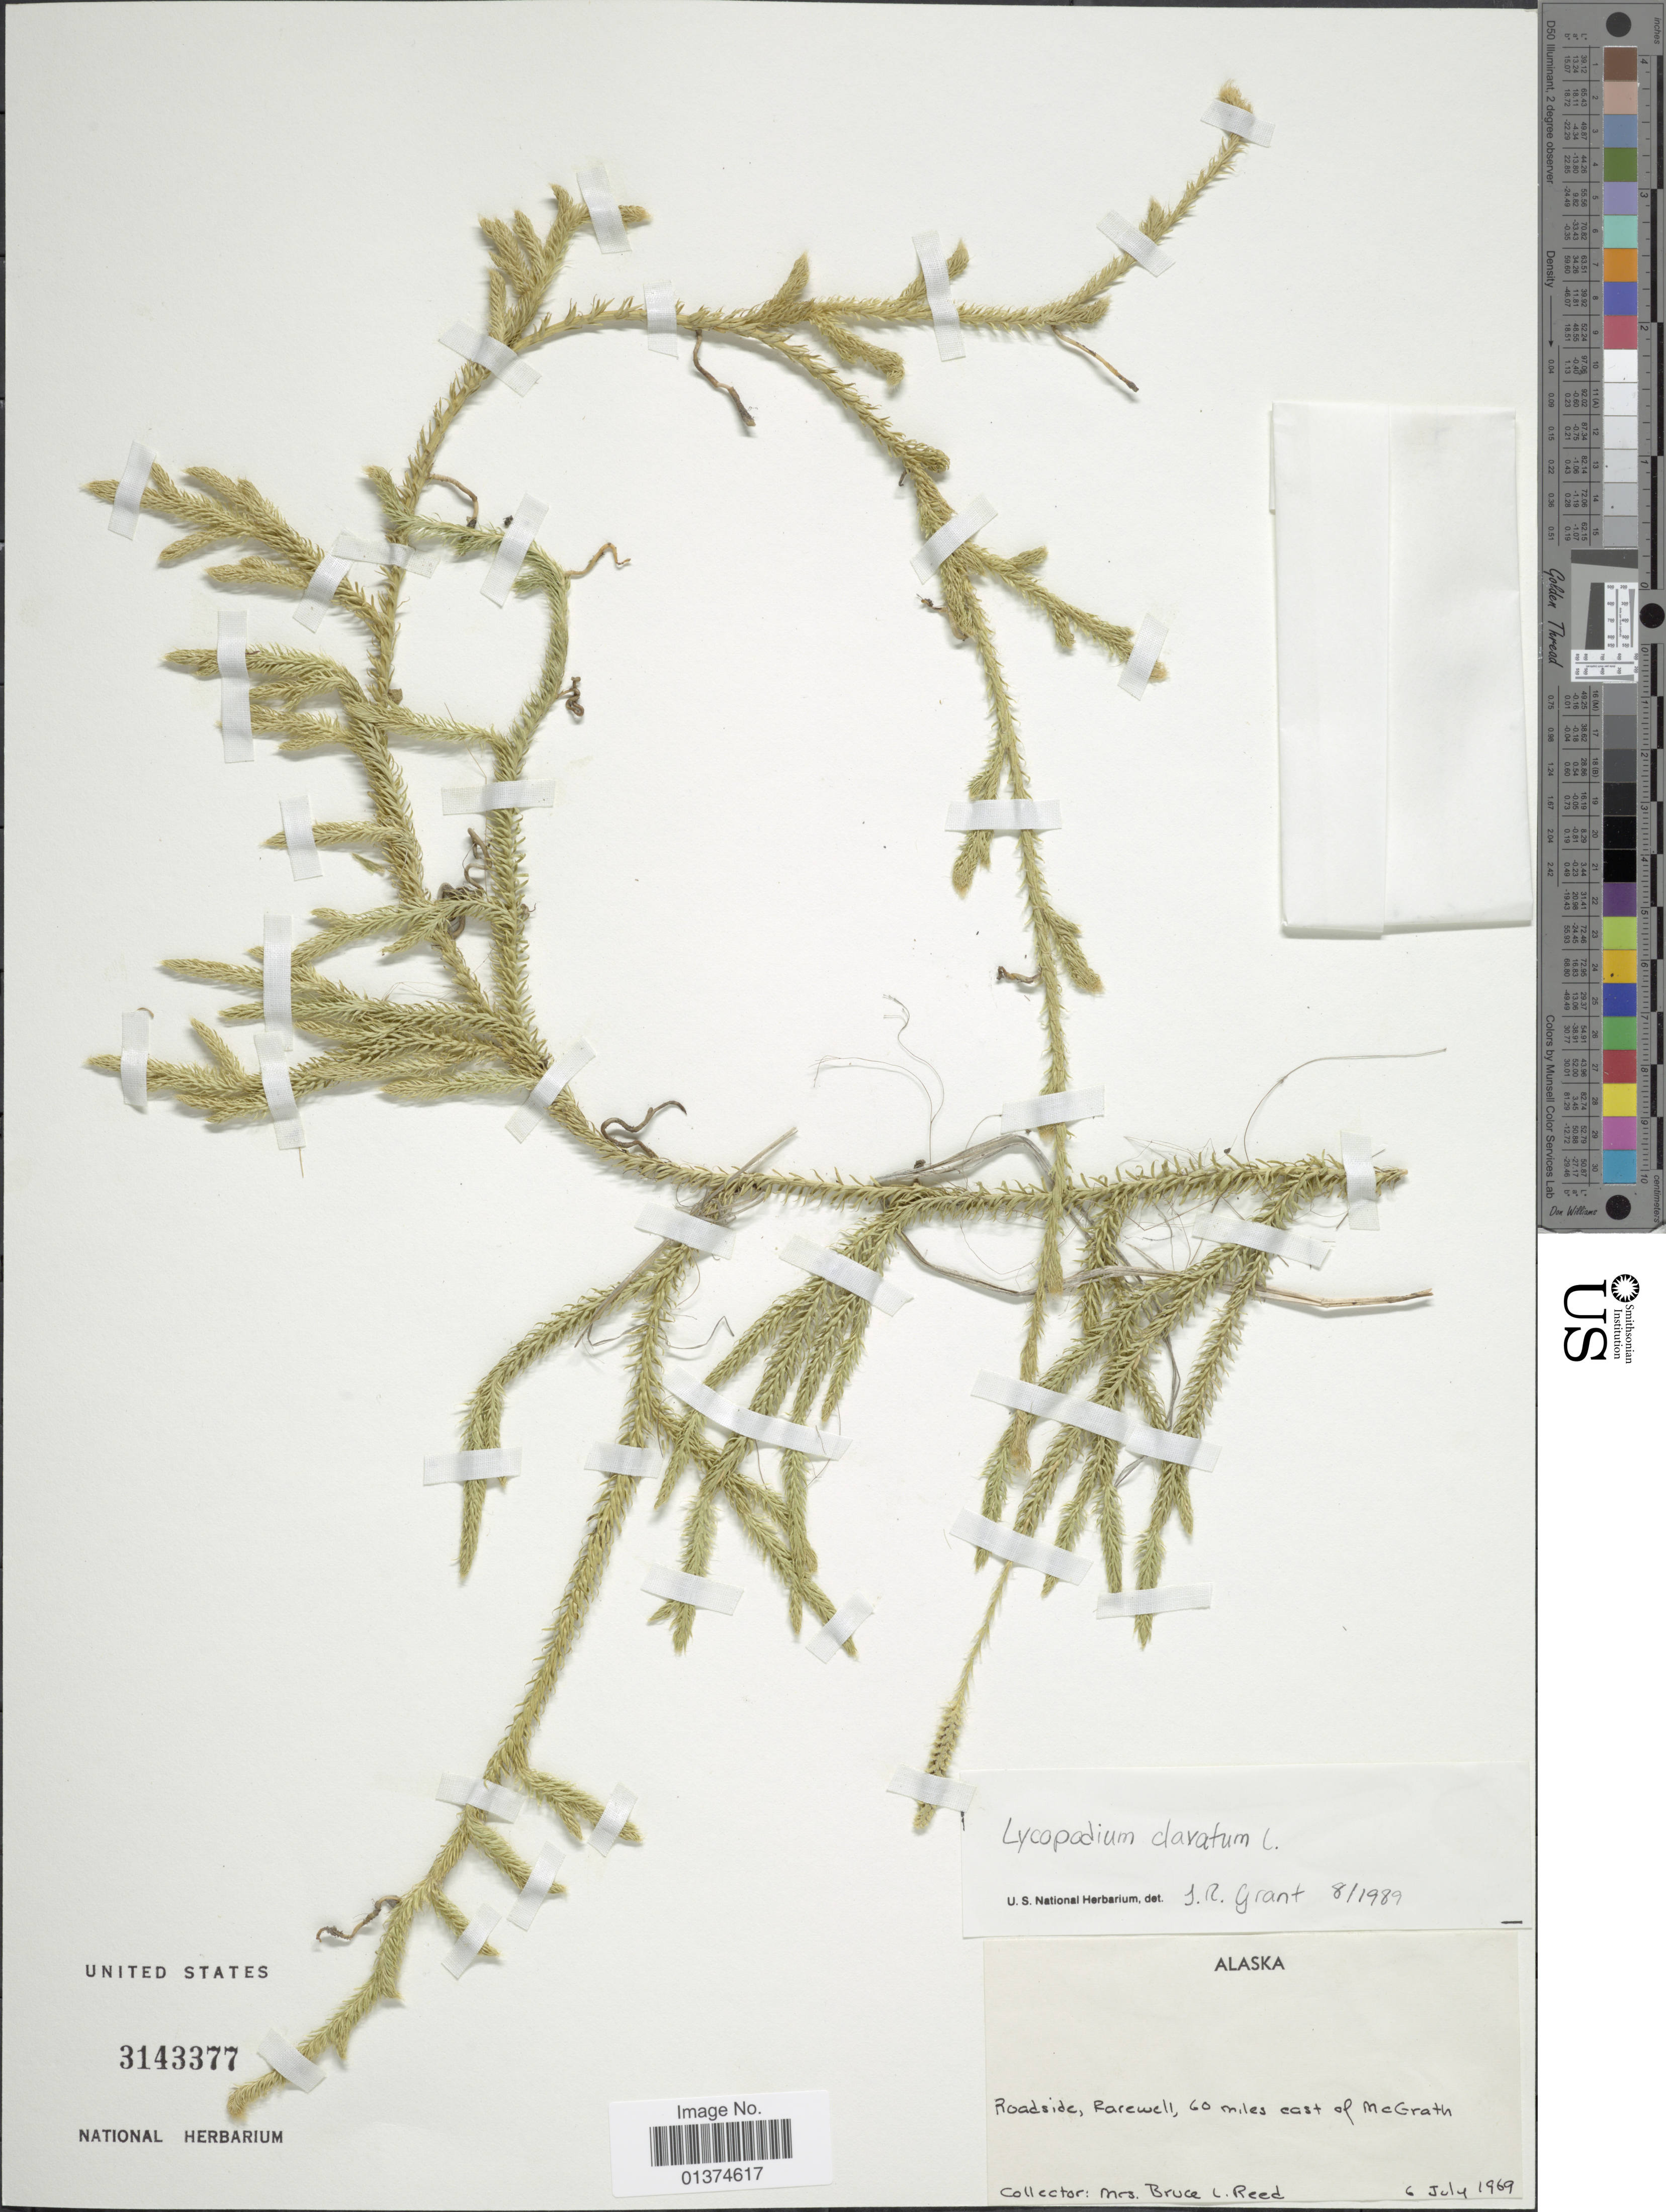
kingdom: Plantae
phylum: Tracheophyta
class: Lycopodiopsida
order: Lycopodiales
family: Lycopodiaceae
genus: Lycopodium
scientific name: Lycopodium clavatum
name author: L.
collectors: B. Reed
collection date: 1969-07-06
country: United States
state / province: Alaska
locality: Road, Rarewell, 60 miiles east of McGrath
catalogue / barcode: US 3143377